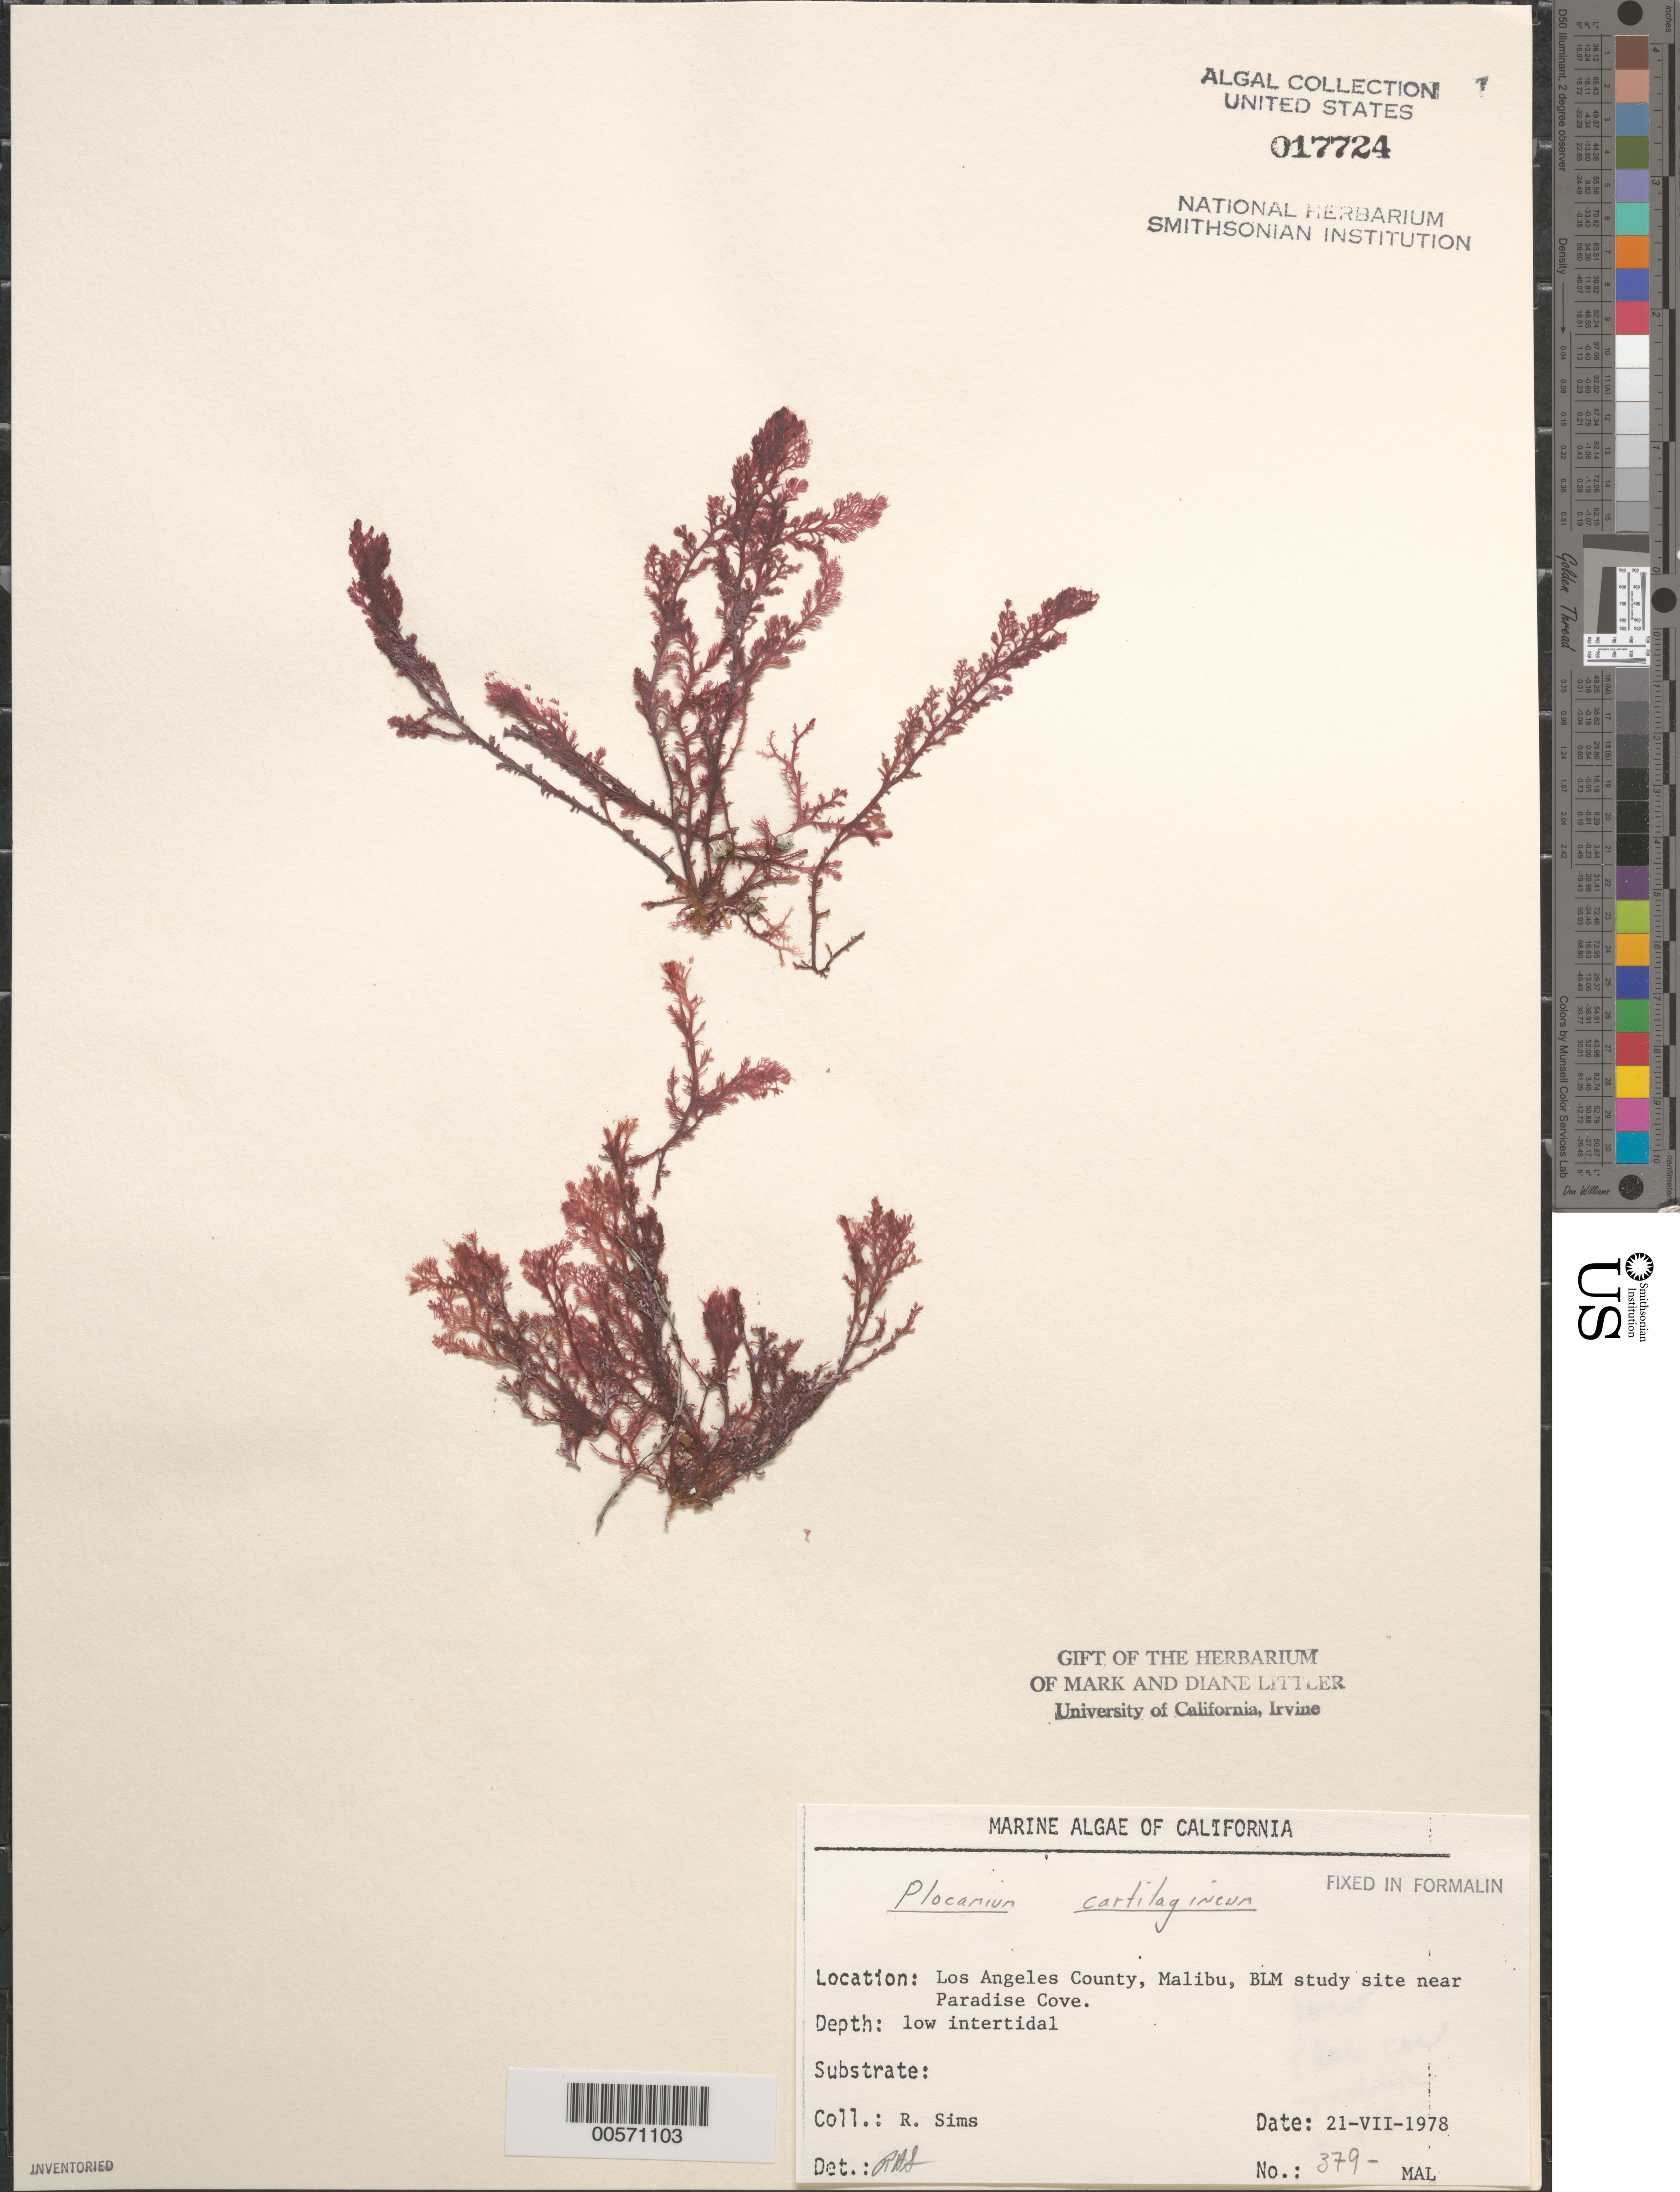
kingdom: Plantae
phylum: Rhodophyta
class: Florideophyceae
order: Plocamiales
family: Plocamiaceae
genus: Plocamium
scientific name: Plocamium cartilagineum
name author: (L.) P.S. Dixon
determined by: Sims, Robert H.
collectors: R. H. Sims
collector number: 379-MAL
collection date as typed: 21 Jul 1978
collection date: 1978-07-21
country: United States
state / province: California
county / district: Los Angeles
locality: Malibu, near Paradise Cove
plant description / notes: BLM-SOCALBIGHT Rocky Intertidal Survey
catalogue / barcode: US 17724